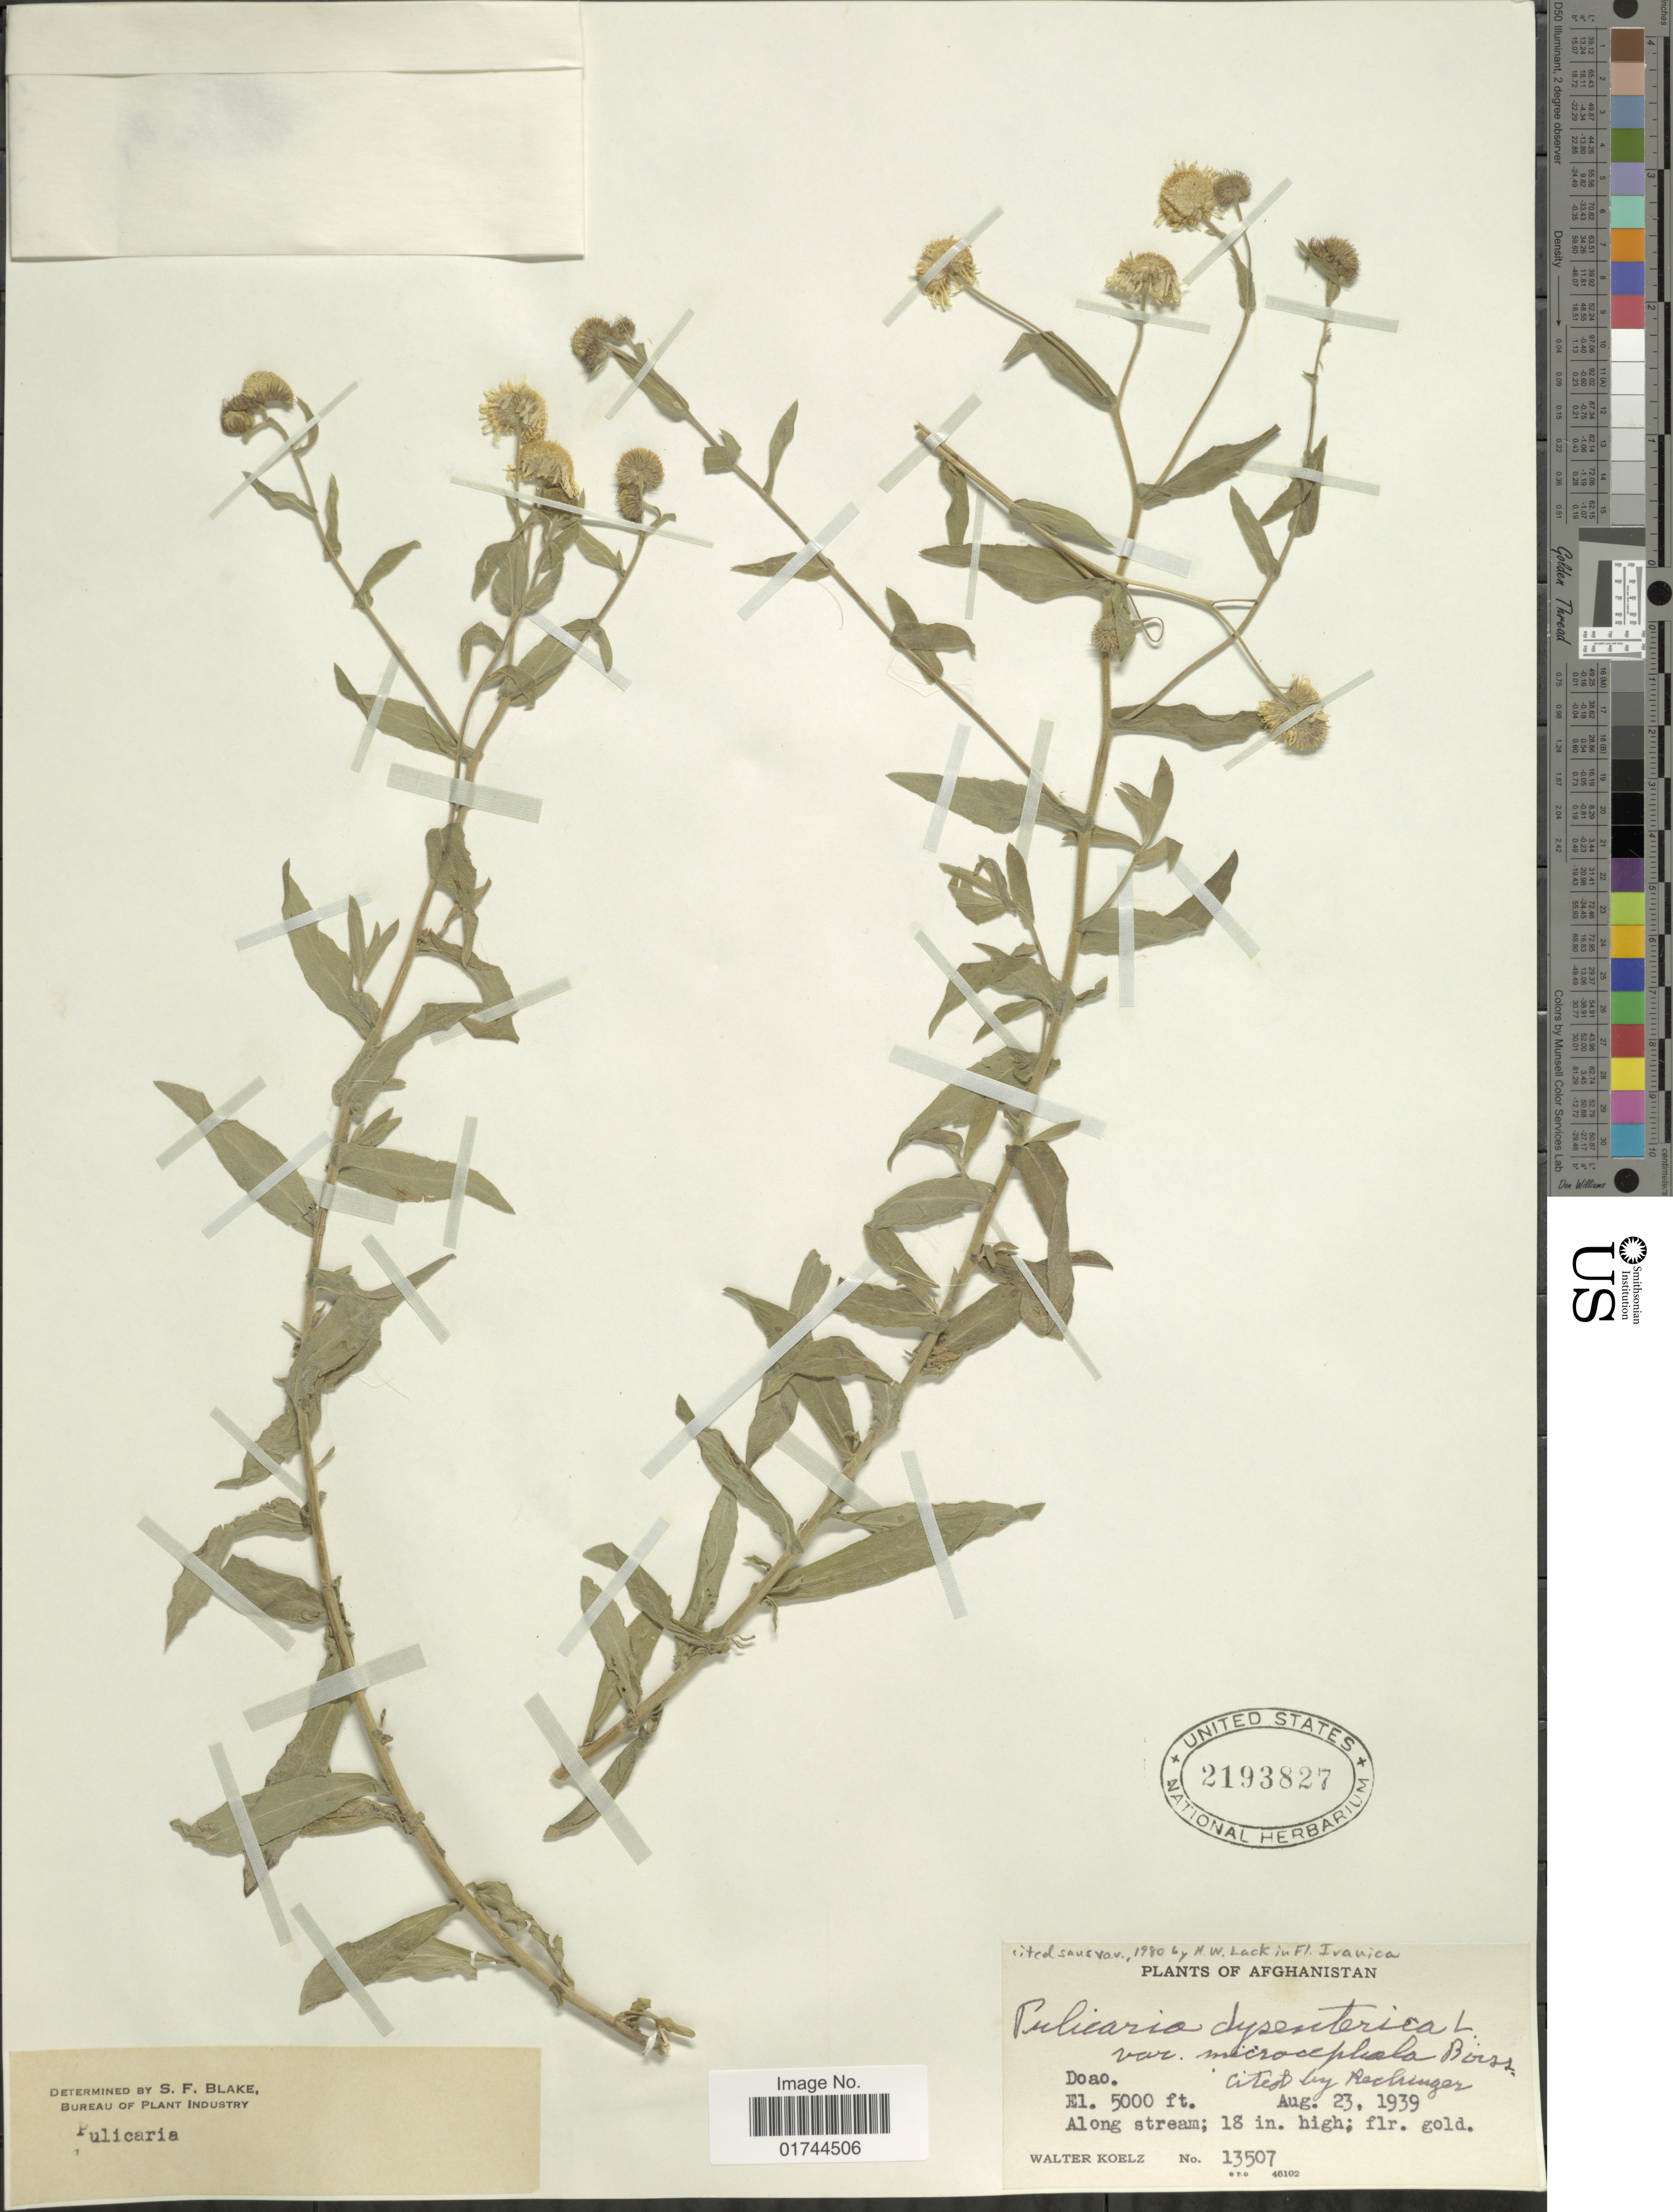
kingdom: Plantae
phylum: Tracheophyta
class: Magnoliopsida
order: Asterales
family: Asteraceae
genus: Pulicaria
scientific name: Pulicaria dysenterica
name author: (L.) Bernh.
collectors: W. N. Koelz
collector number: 13507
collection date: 1939-08-23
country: Afghanistan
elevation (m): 1524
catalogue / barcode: US 2193827